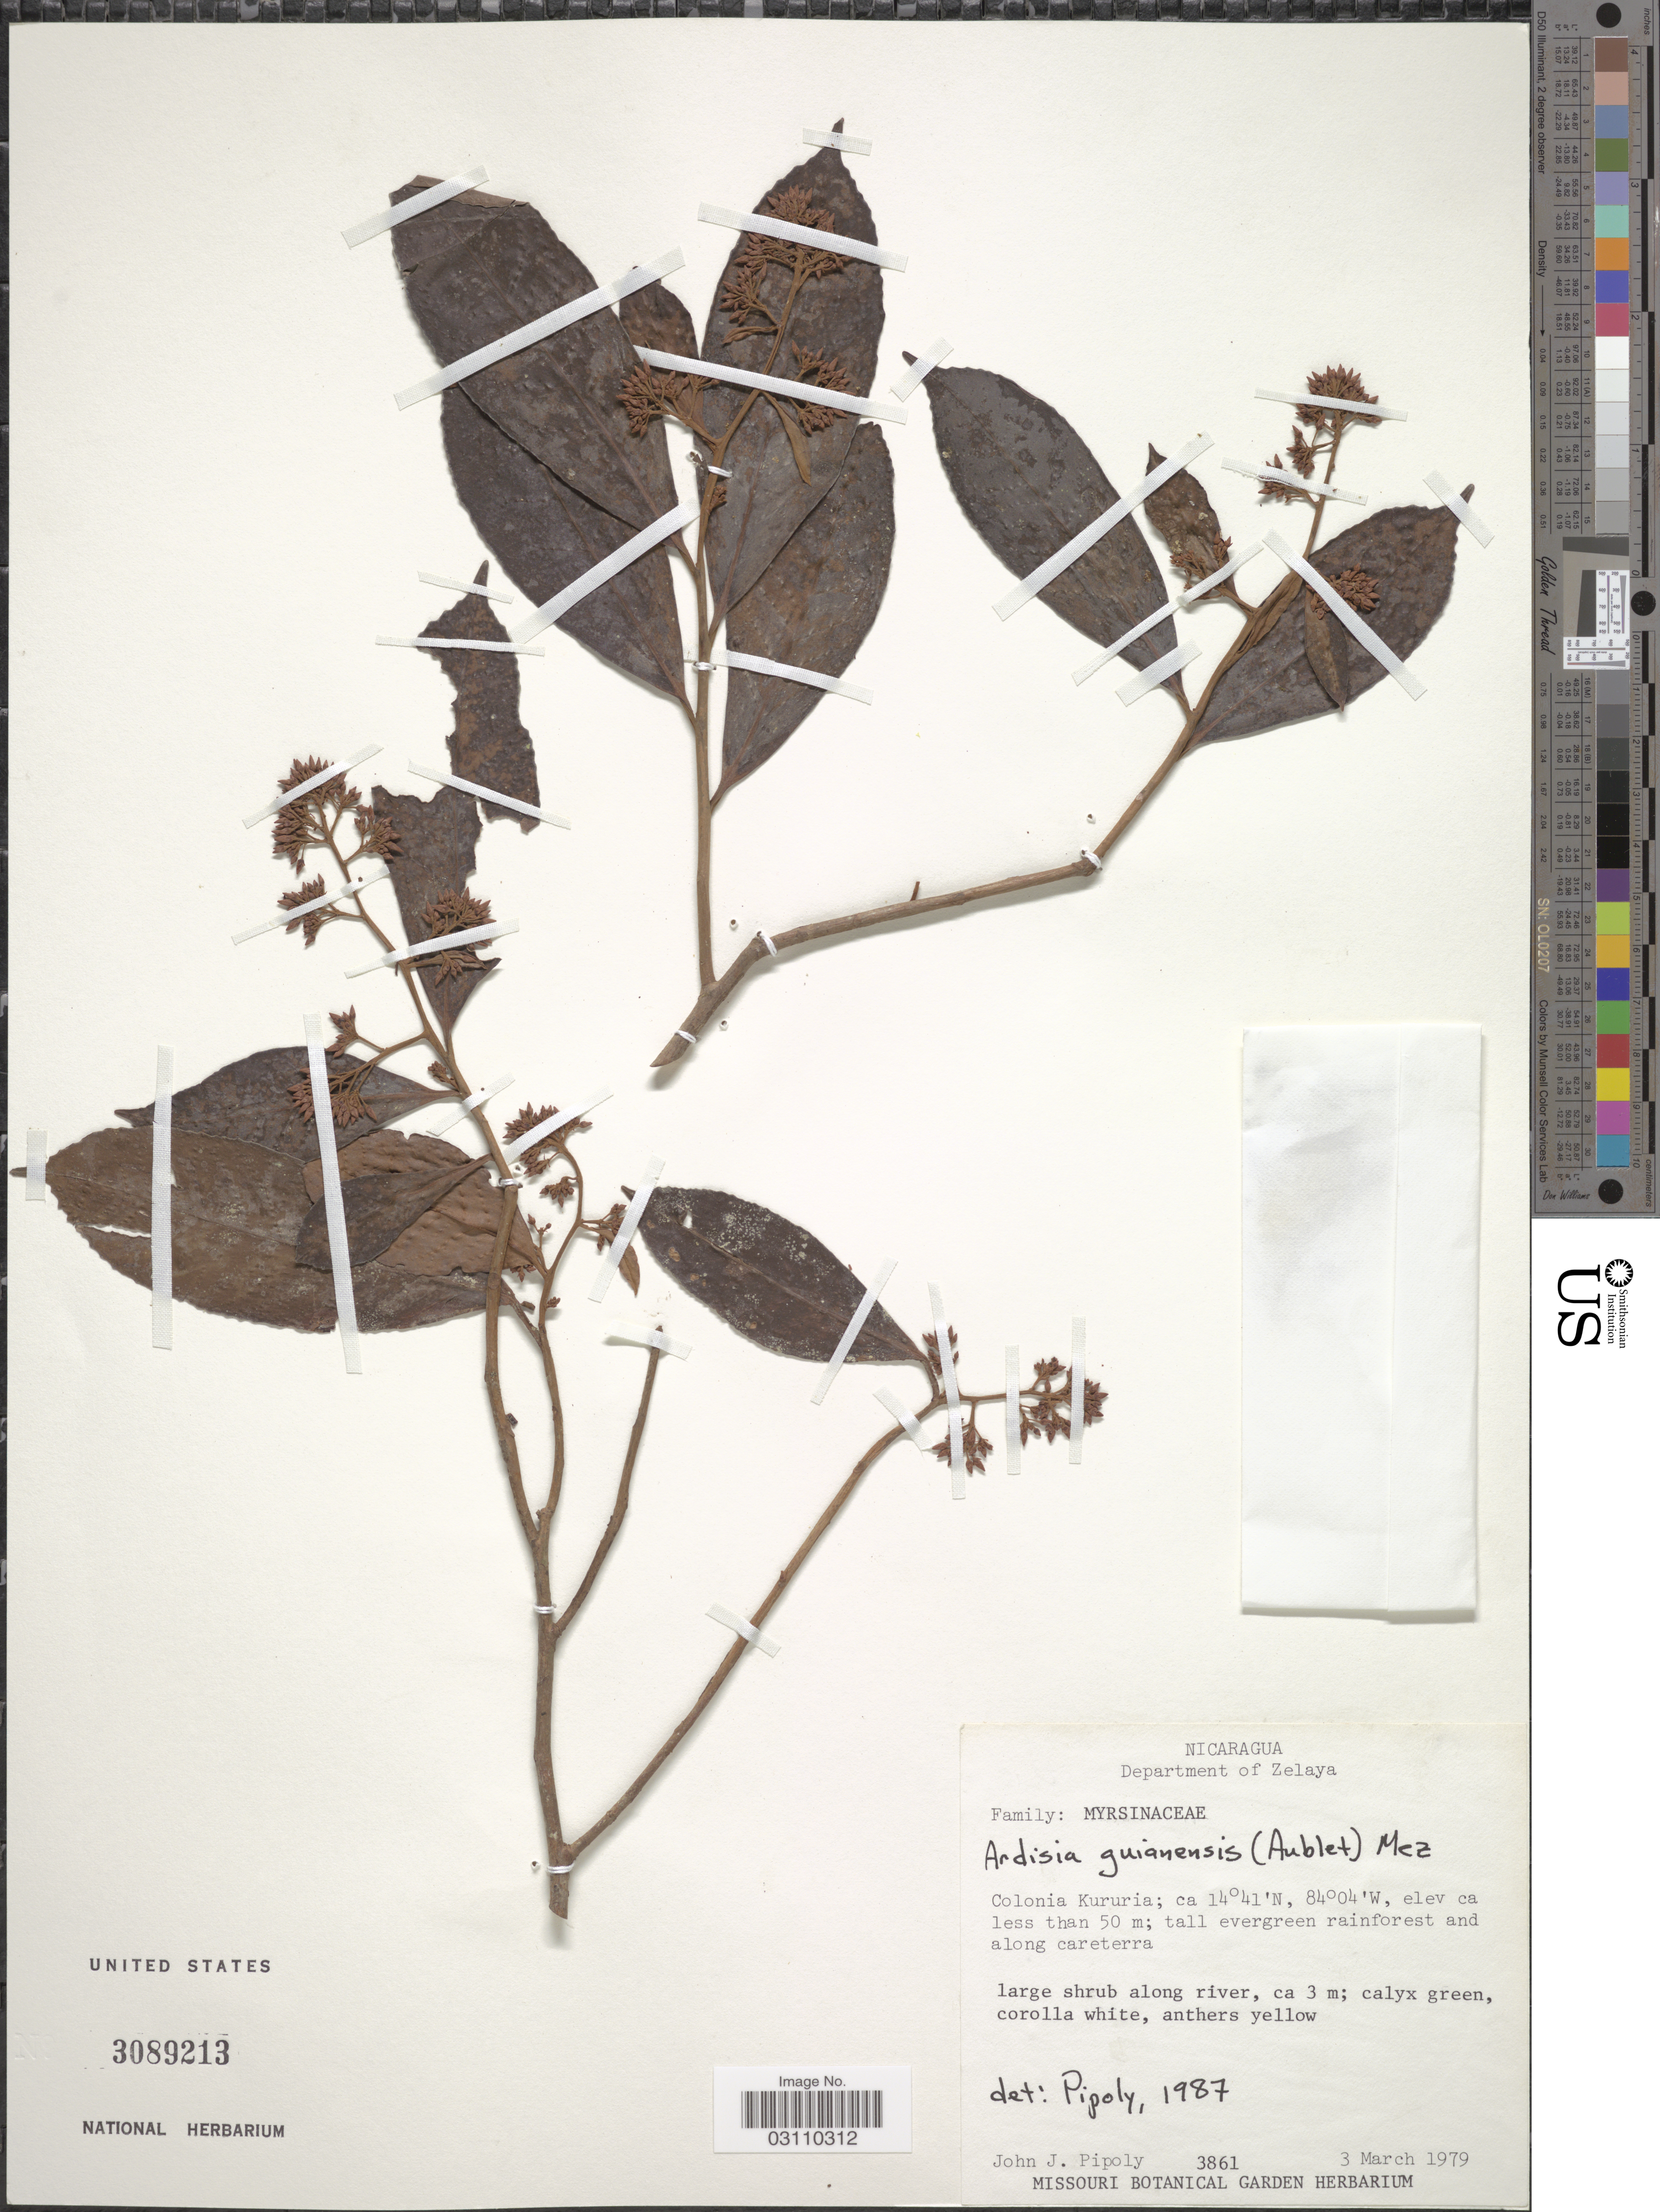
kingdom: Plantae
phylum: Tracheophyta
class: Magnoliopsida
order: Ericales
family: Primulaceae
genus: Ardisia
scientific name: Ardisia guianensis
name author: (Aubl.) Mez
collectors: J. J. Pipoly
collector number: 3861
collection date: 1979-03-03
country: Nicaragua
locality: Department of Zelaya, Colonia Kururia.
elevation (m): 50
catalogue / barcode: US 3089213